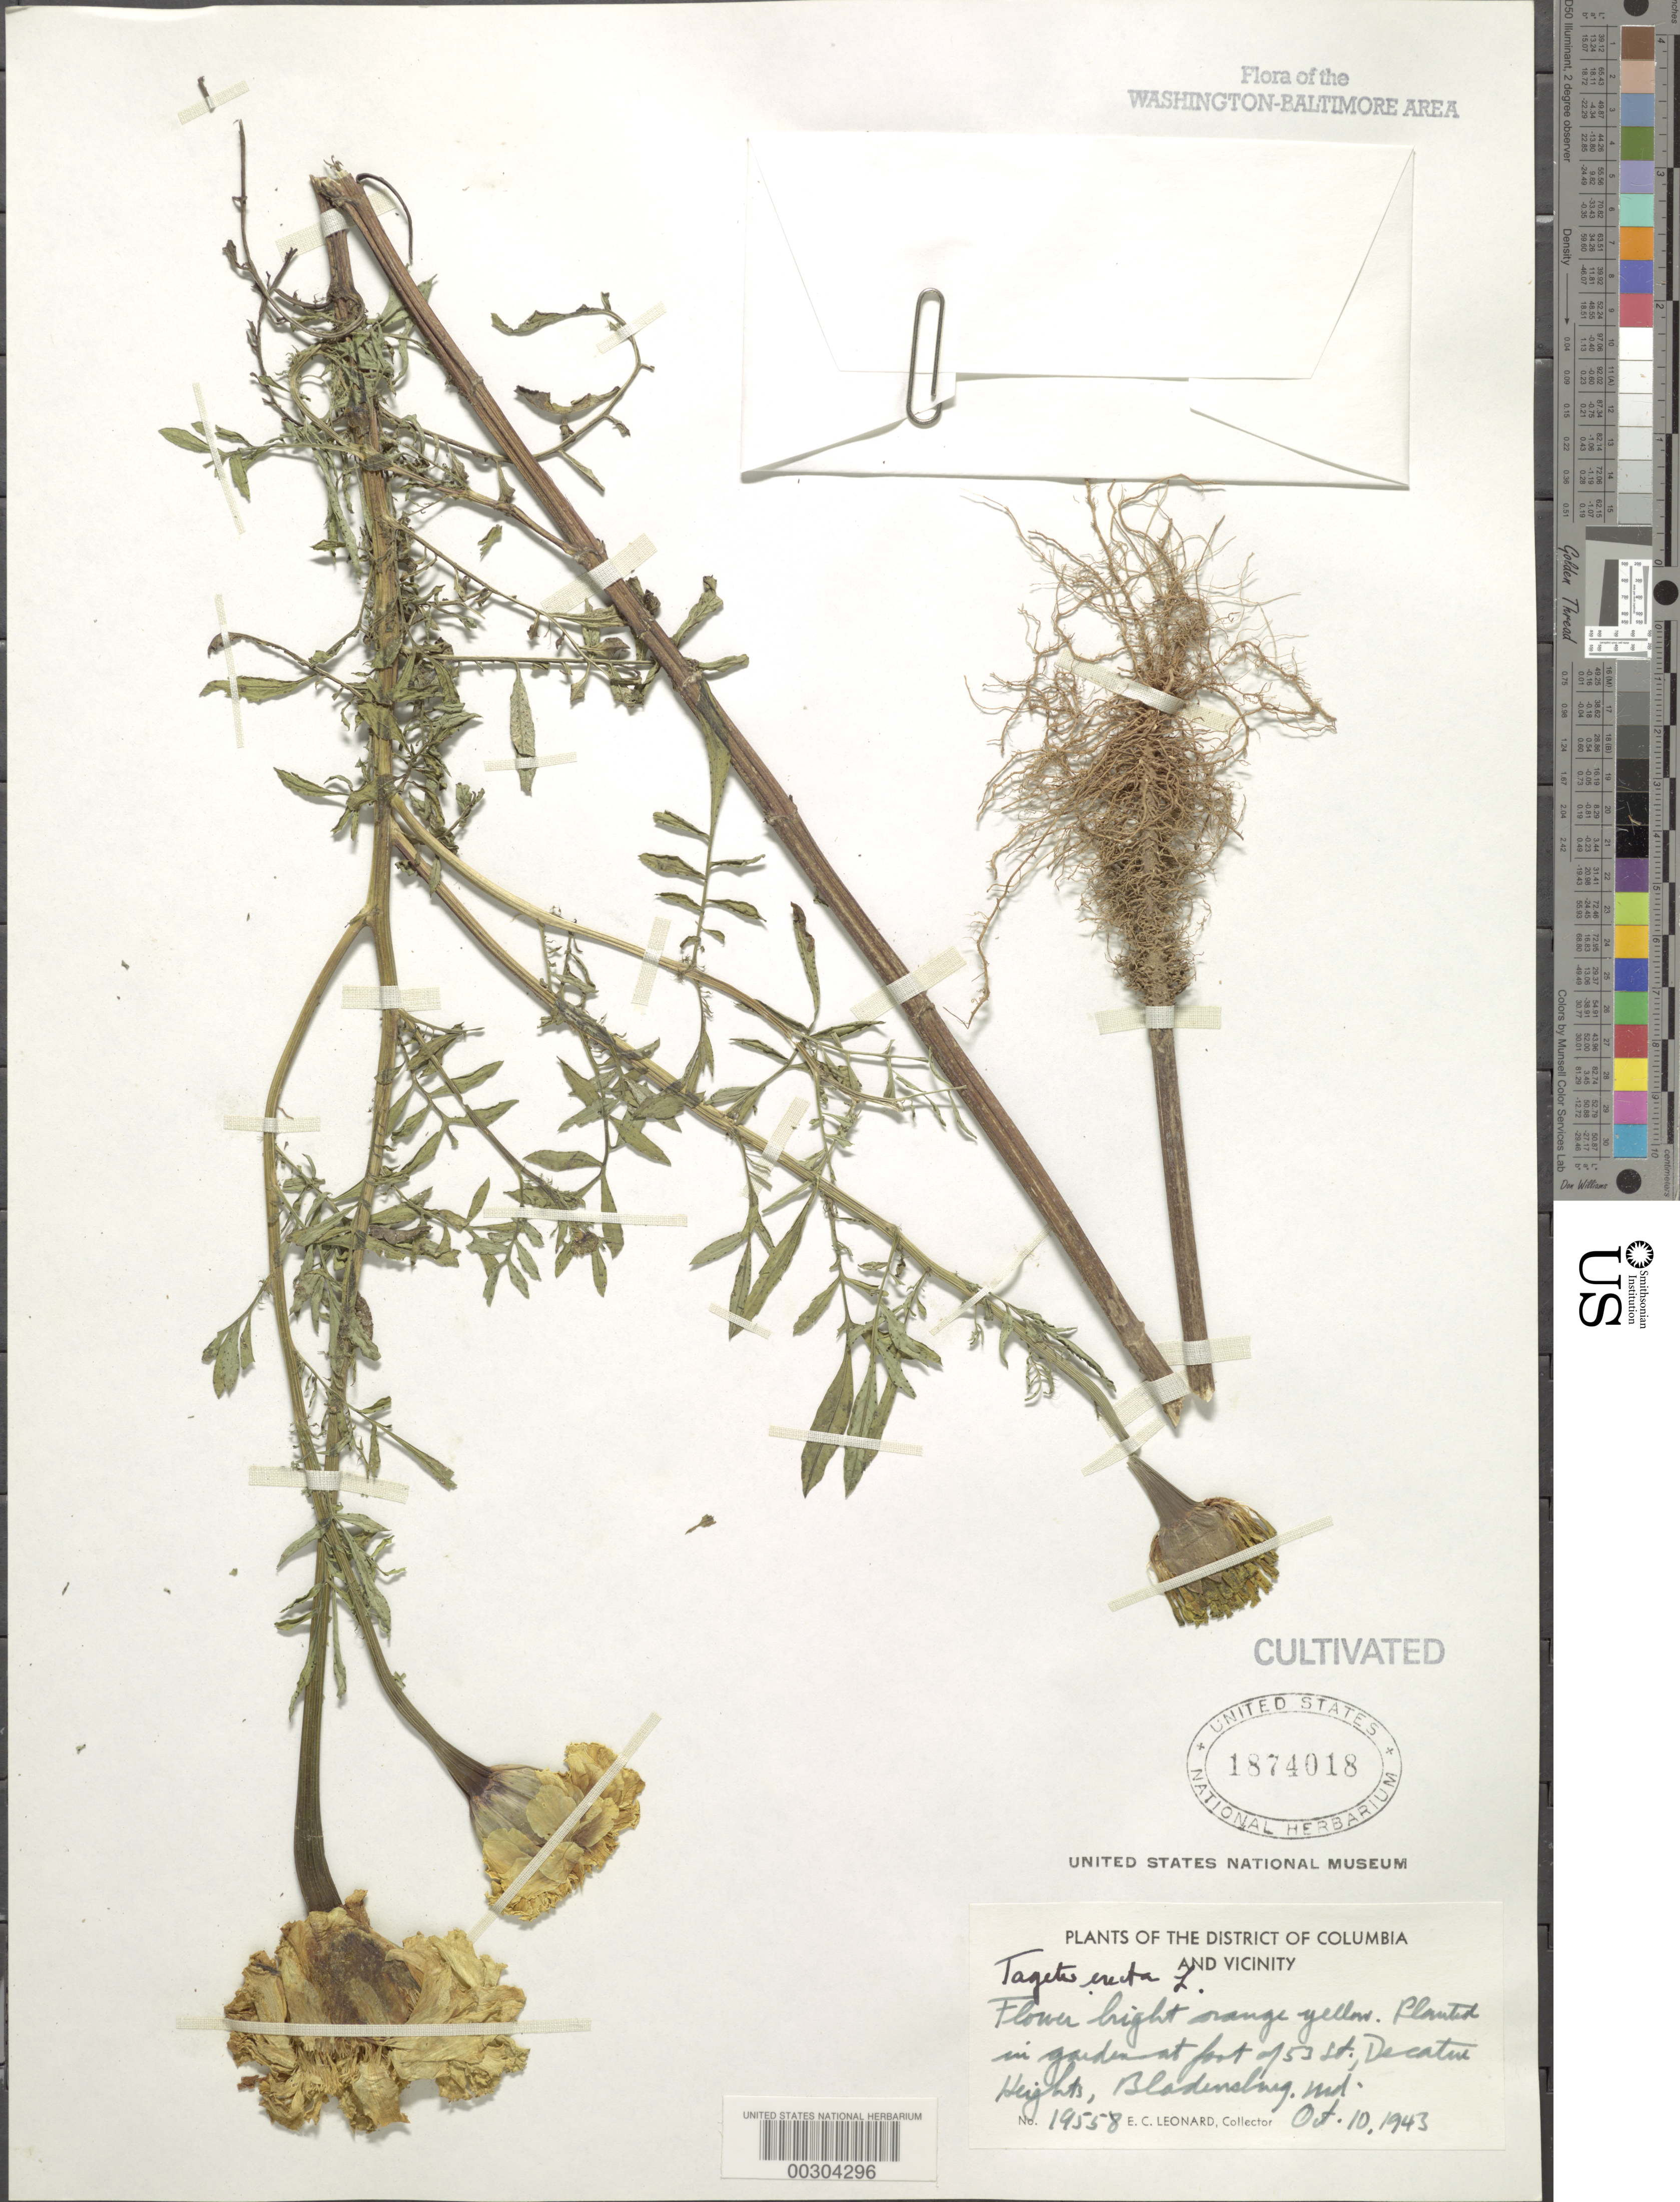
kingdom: Plantae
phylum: Tracheophyta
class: Magnoliopsida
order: Asterales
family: Asteraceae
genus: Tagetes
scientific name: Tagetes erecta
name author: L.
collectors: E. C. Leonard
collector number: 19558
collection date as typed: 10 Oct 1943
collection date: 1943-10-10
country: United States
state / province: Maryland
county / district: Prince George's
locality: Bladensburg, foot of 53d St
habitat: Garden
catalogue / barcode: US 1874018